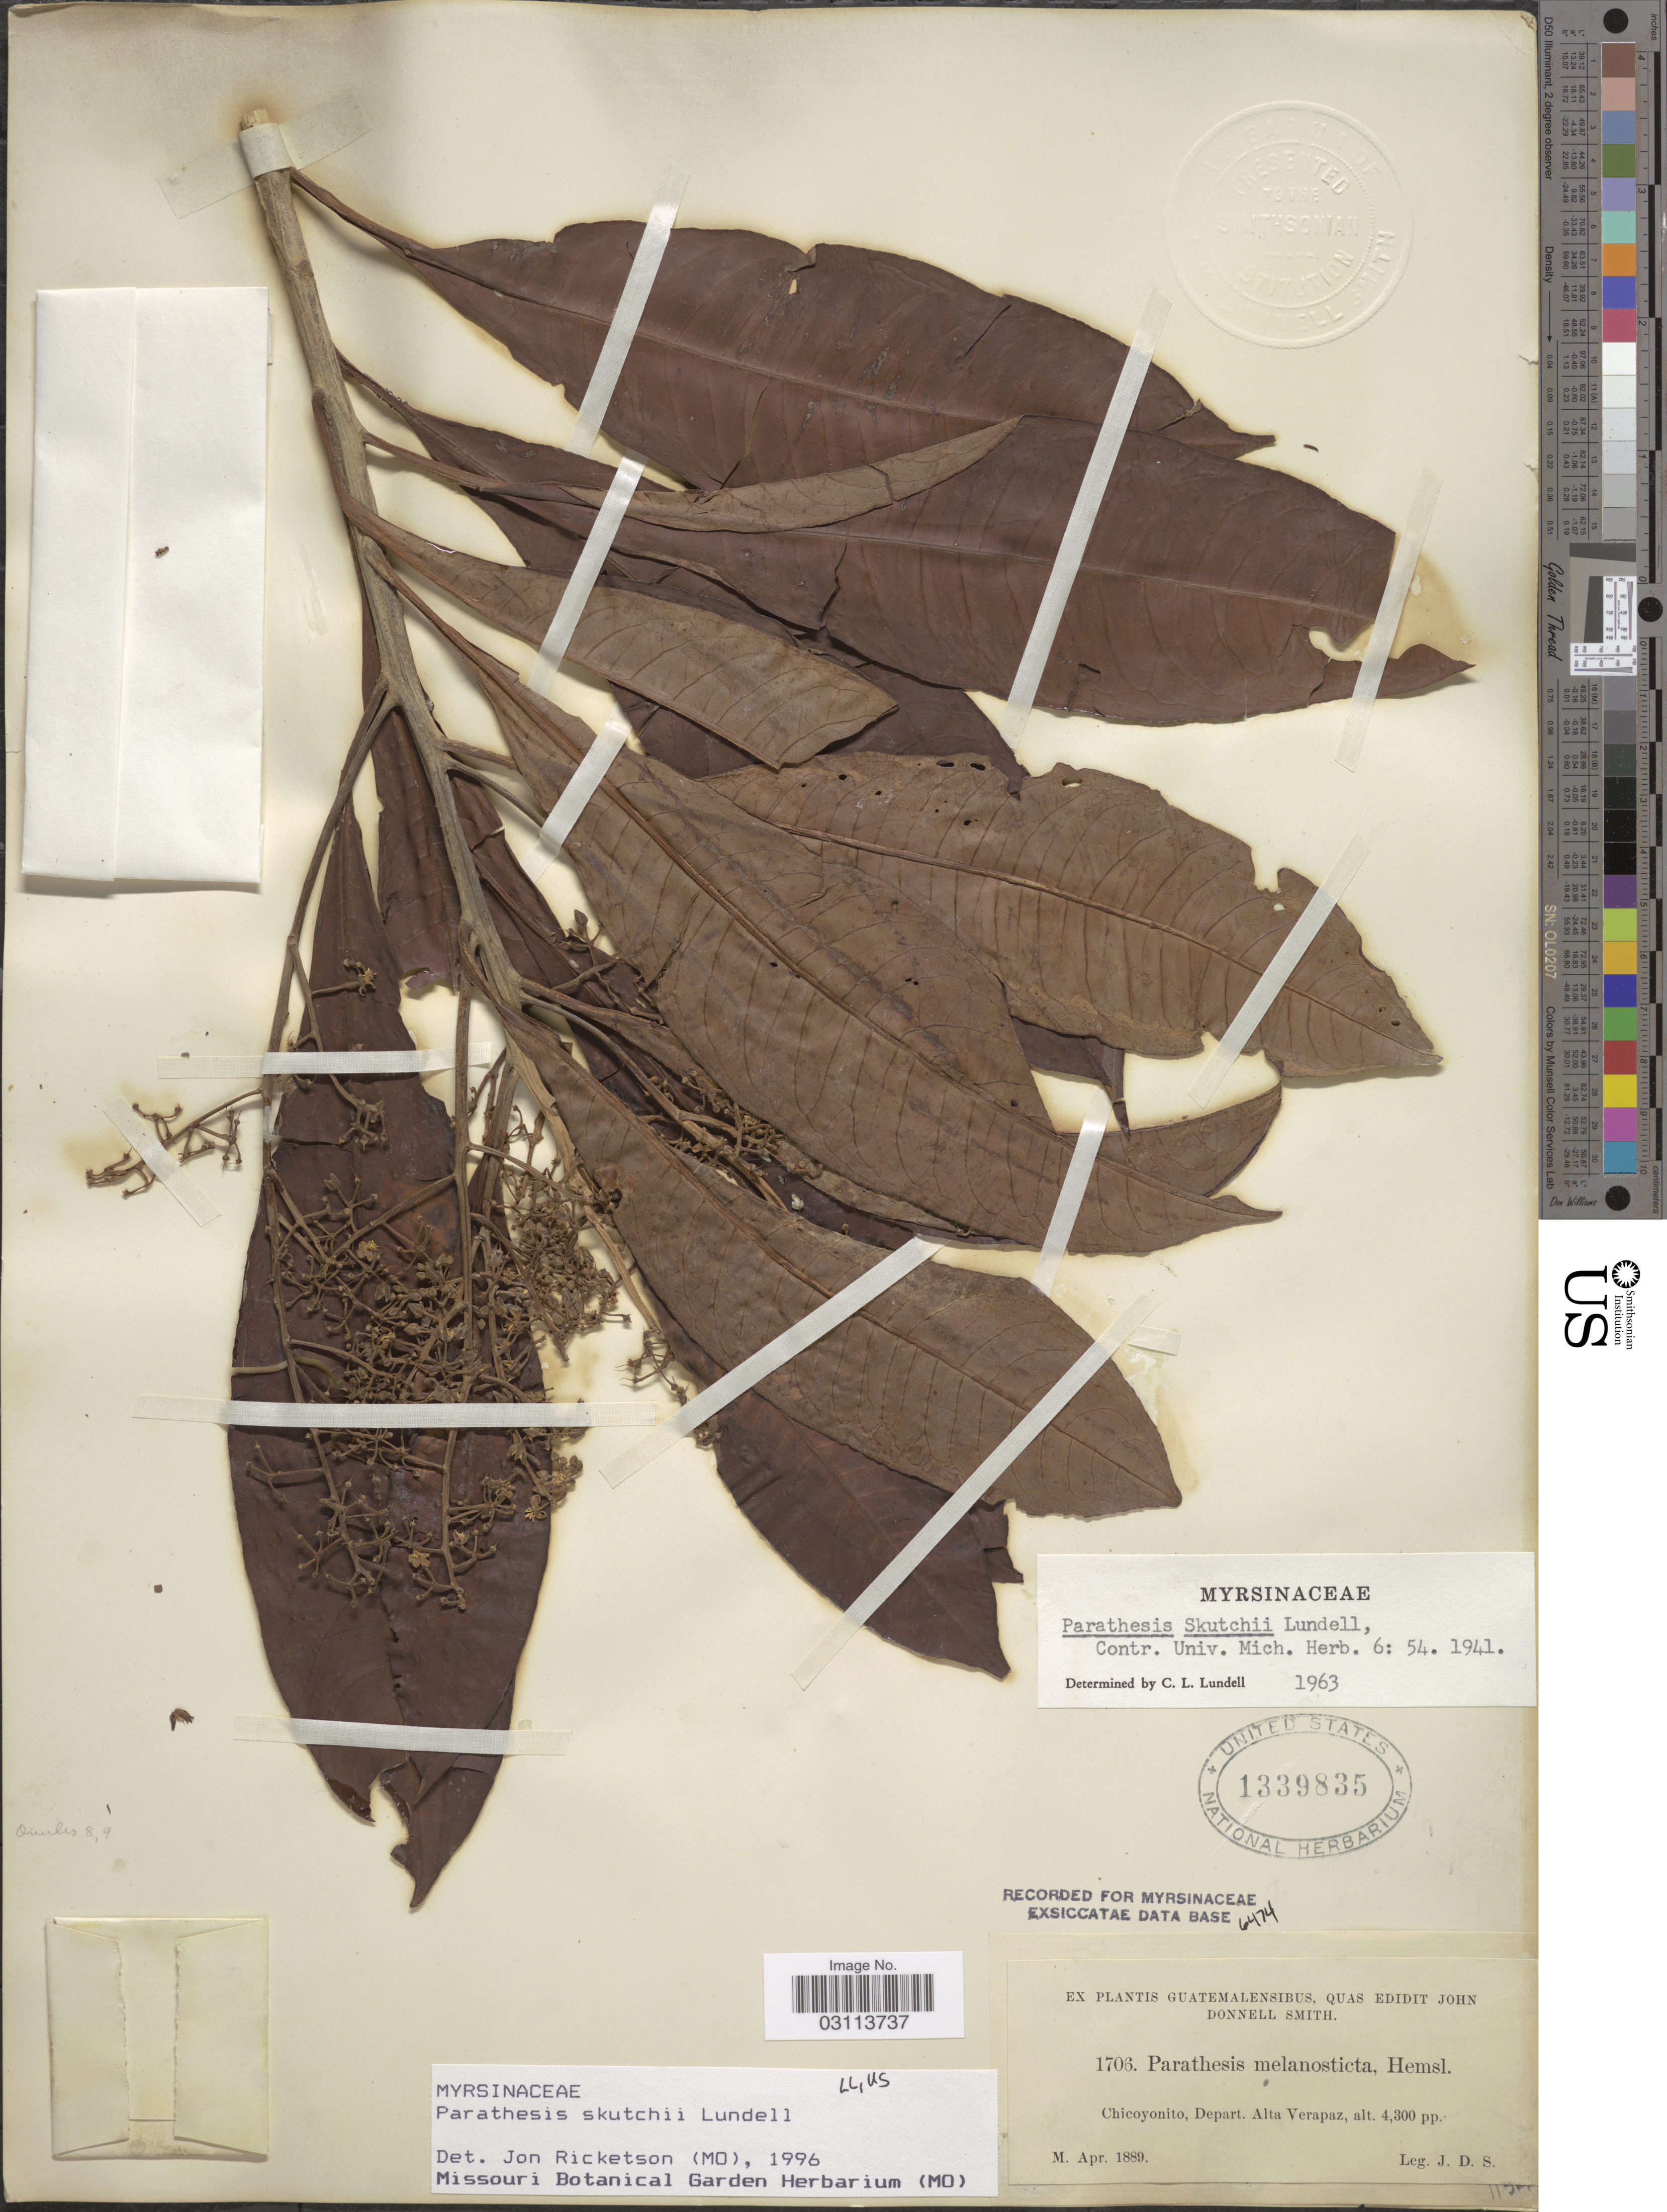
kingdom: Plantae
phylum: Tracheophyta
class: Magnoliopsida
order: Ericales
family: Primulaceae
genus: Parathesis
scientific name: Parathesis skutchii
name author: Lundell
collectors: J. Donnell Smith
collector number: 1706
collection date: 1889-04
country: Guatemala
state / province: Alta Verapaz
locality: Chicoyonito, Depart. Alta Verapaz.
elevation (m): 1311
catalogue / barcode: US 1339835